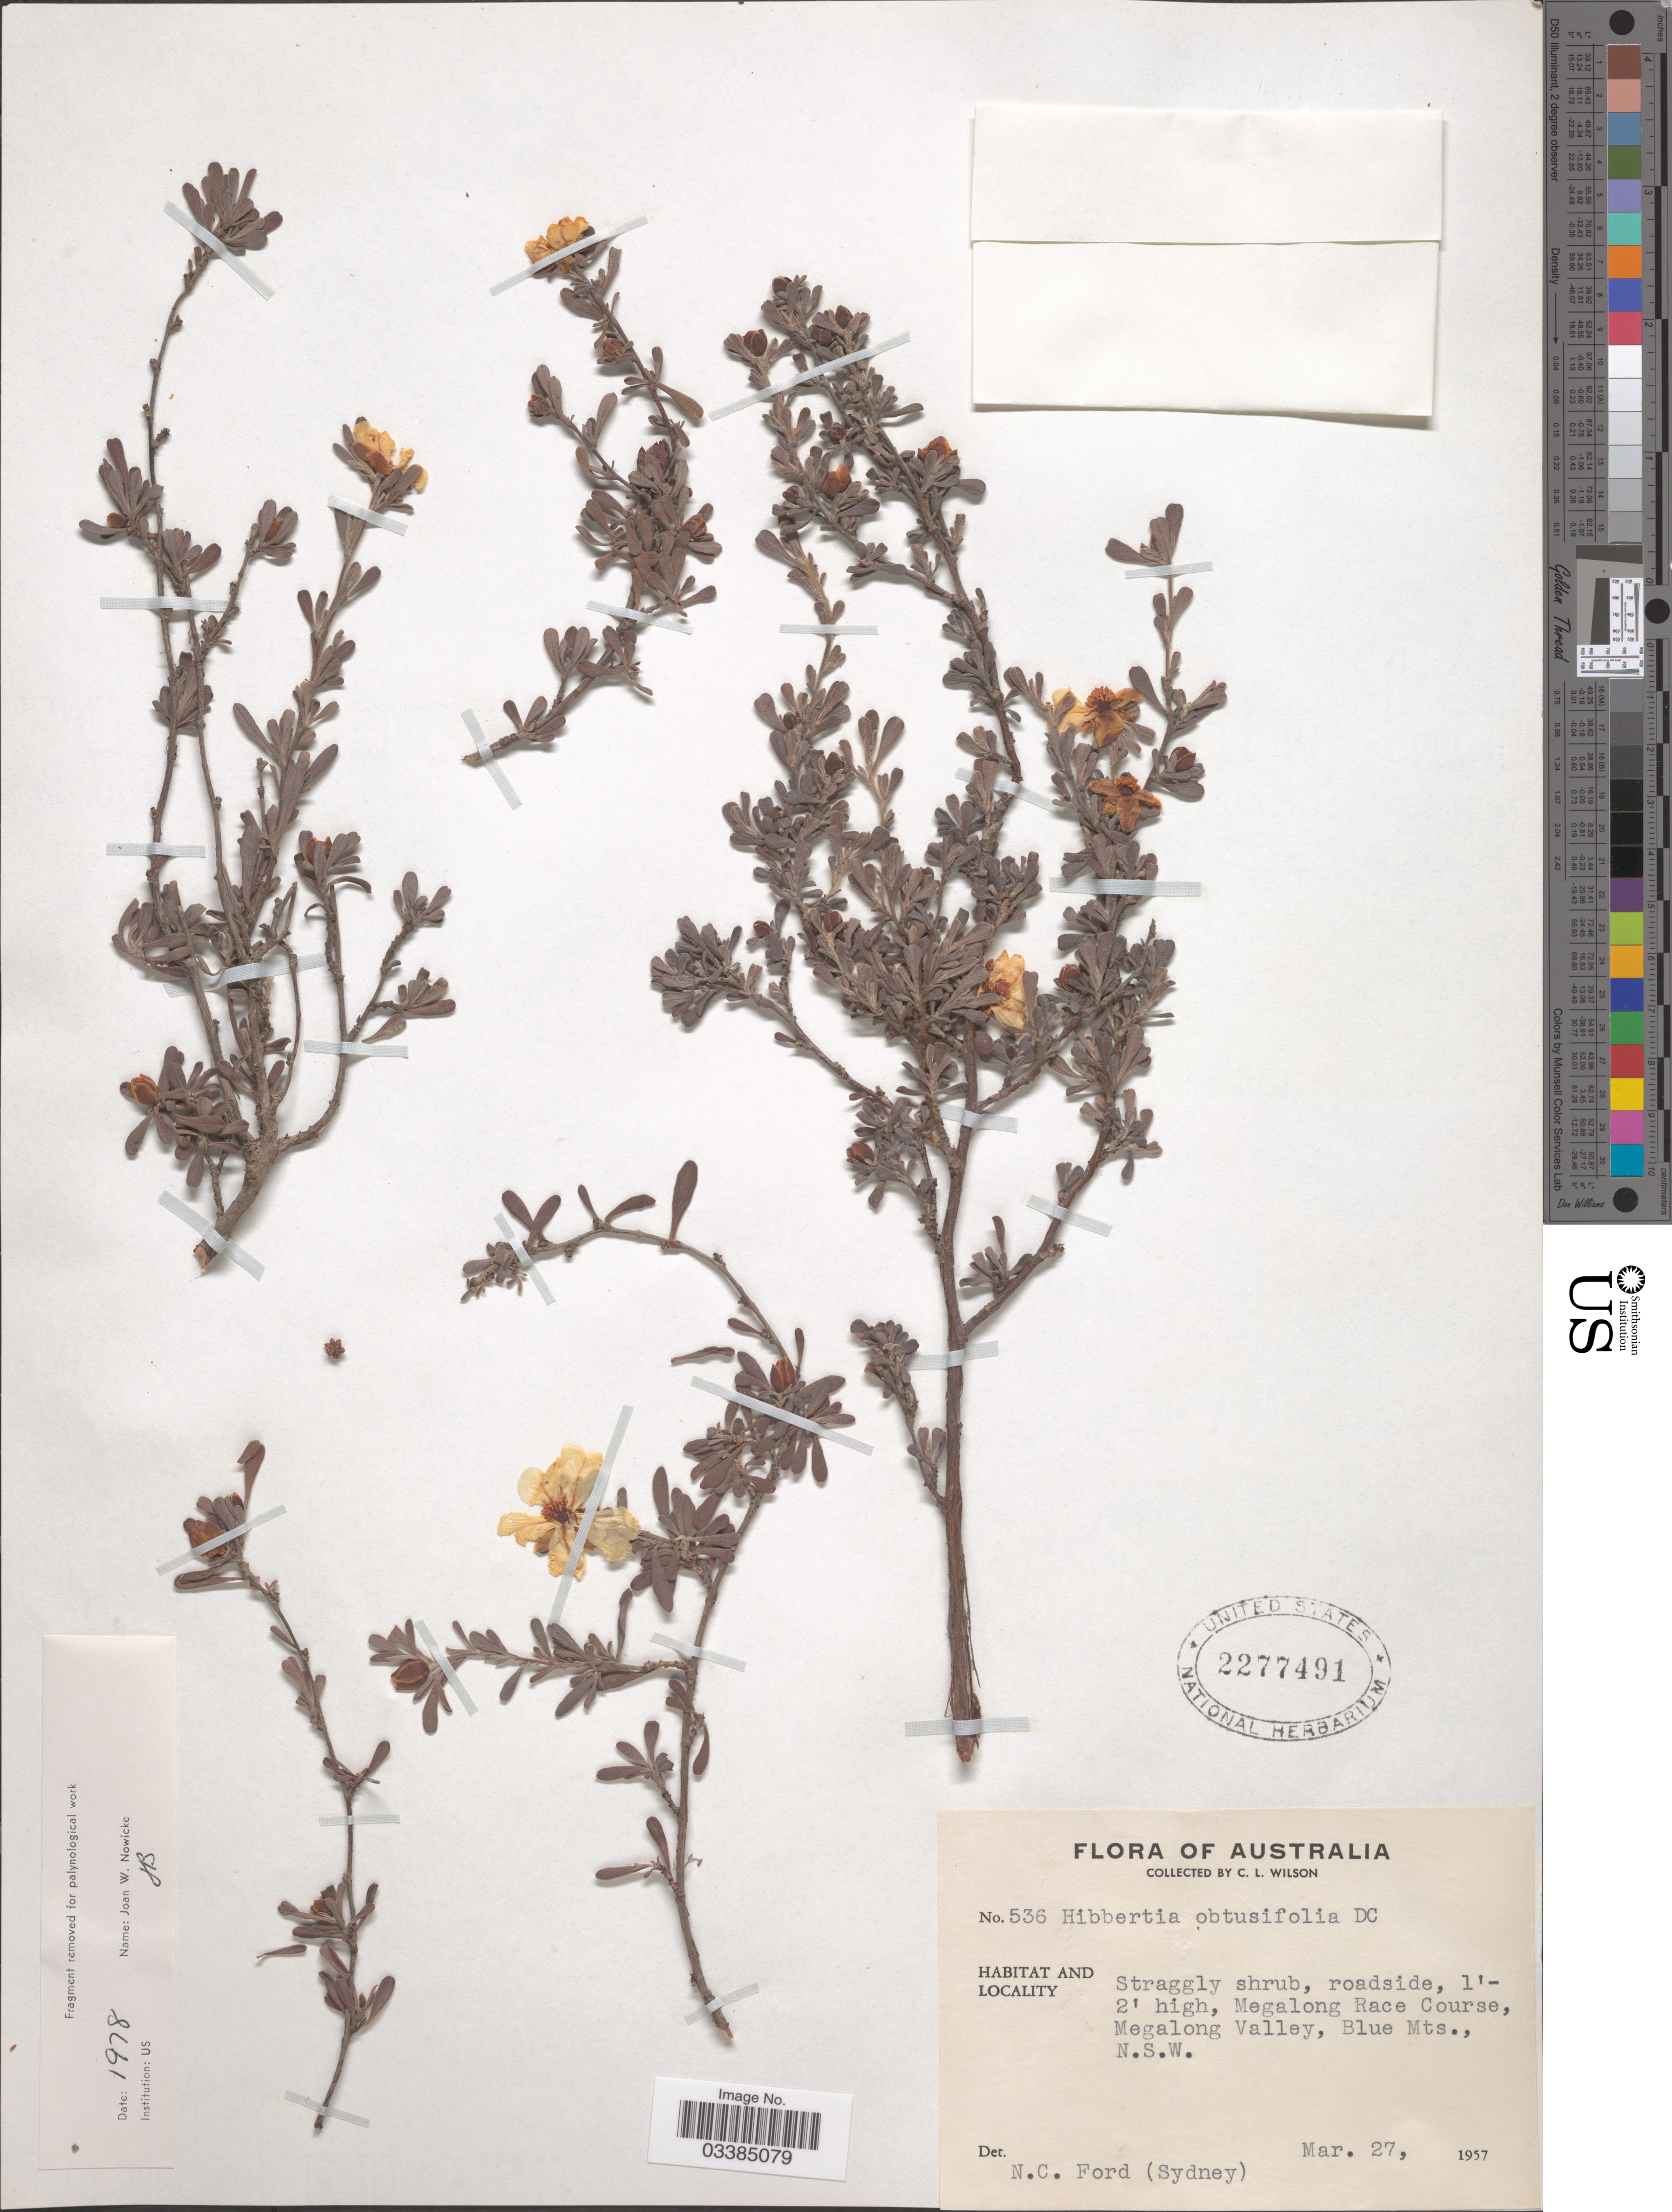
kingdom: Plantae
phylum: Tracheophyta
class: Magnoliopsida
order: Dilleniales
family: Dilleniaceae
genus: Hibbertia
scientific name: Hibbertia obtusifolia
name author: DC.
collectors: C. L. Wilson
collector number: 536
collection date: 1957-03-27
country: Australia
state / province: New South Wales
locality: Megalong Race Course, Megalong Valley, Blue Mts., N. S. W.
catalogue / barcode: US 2277491